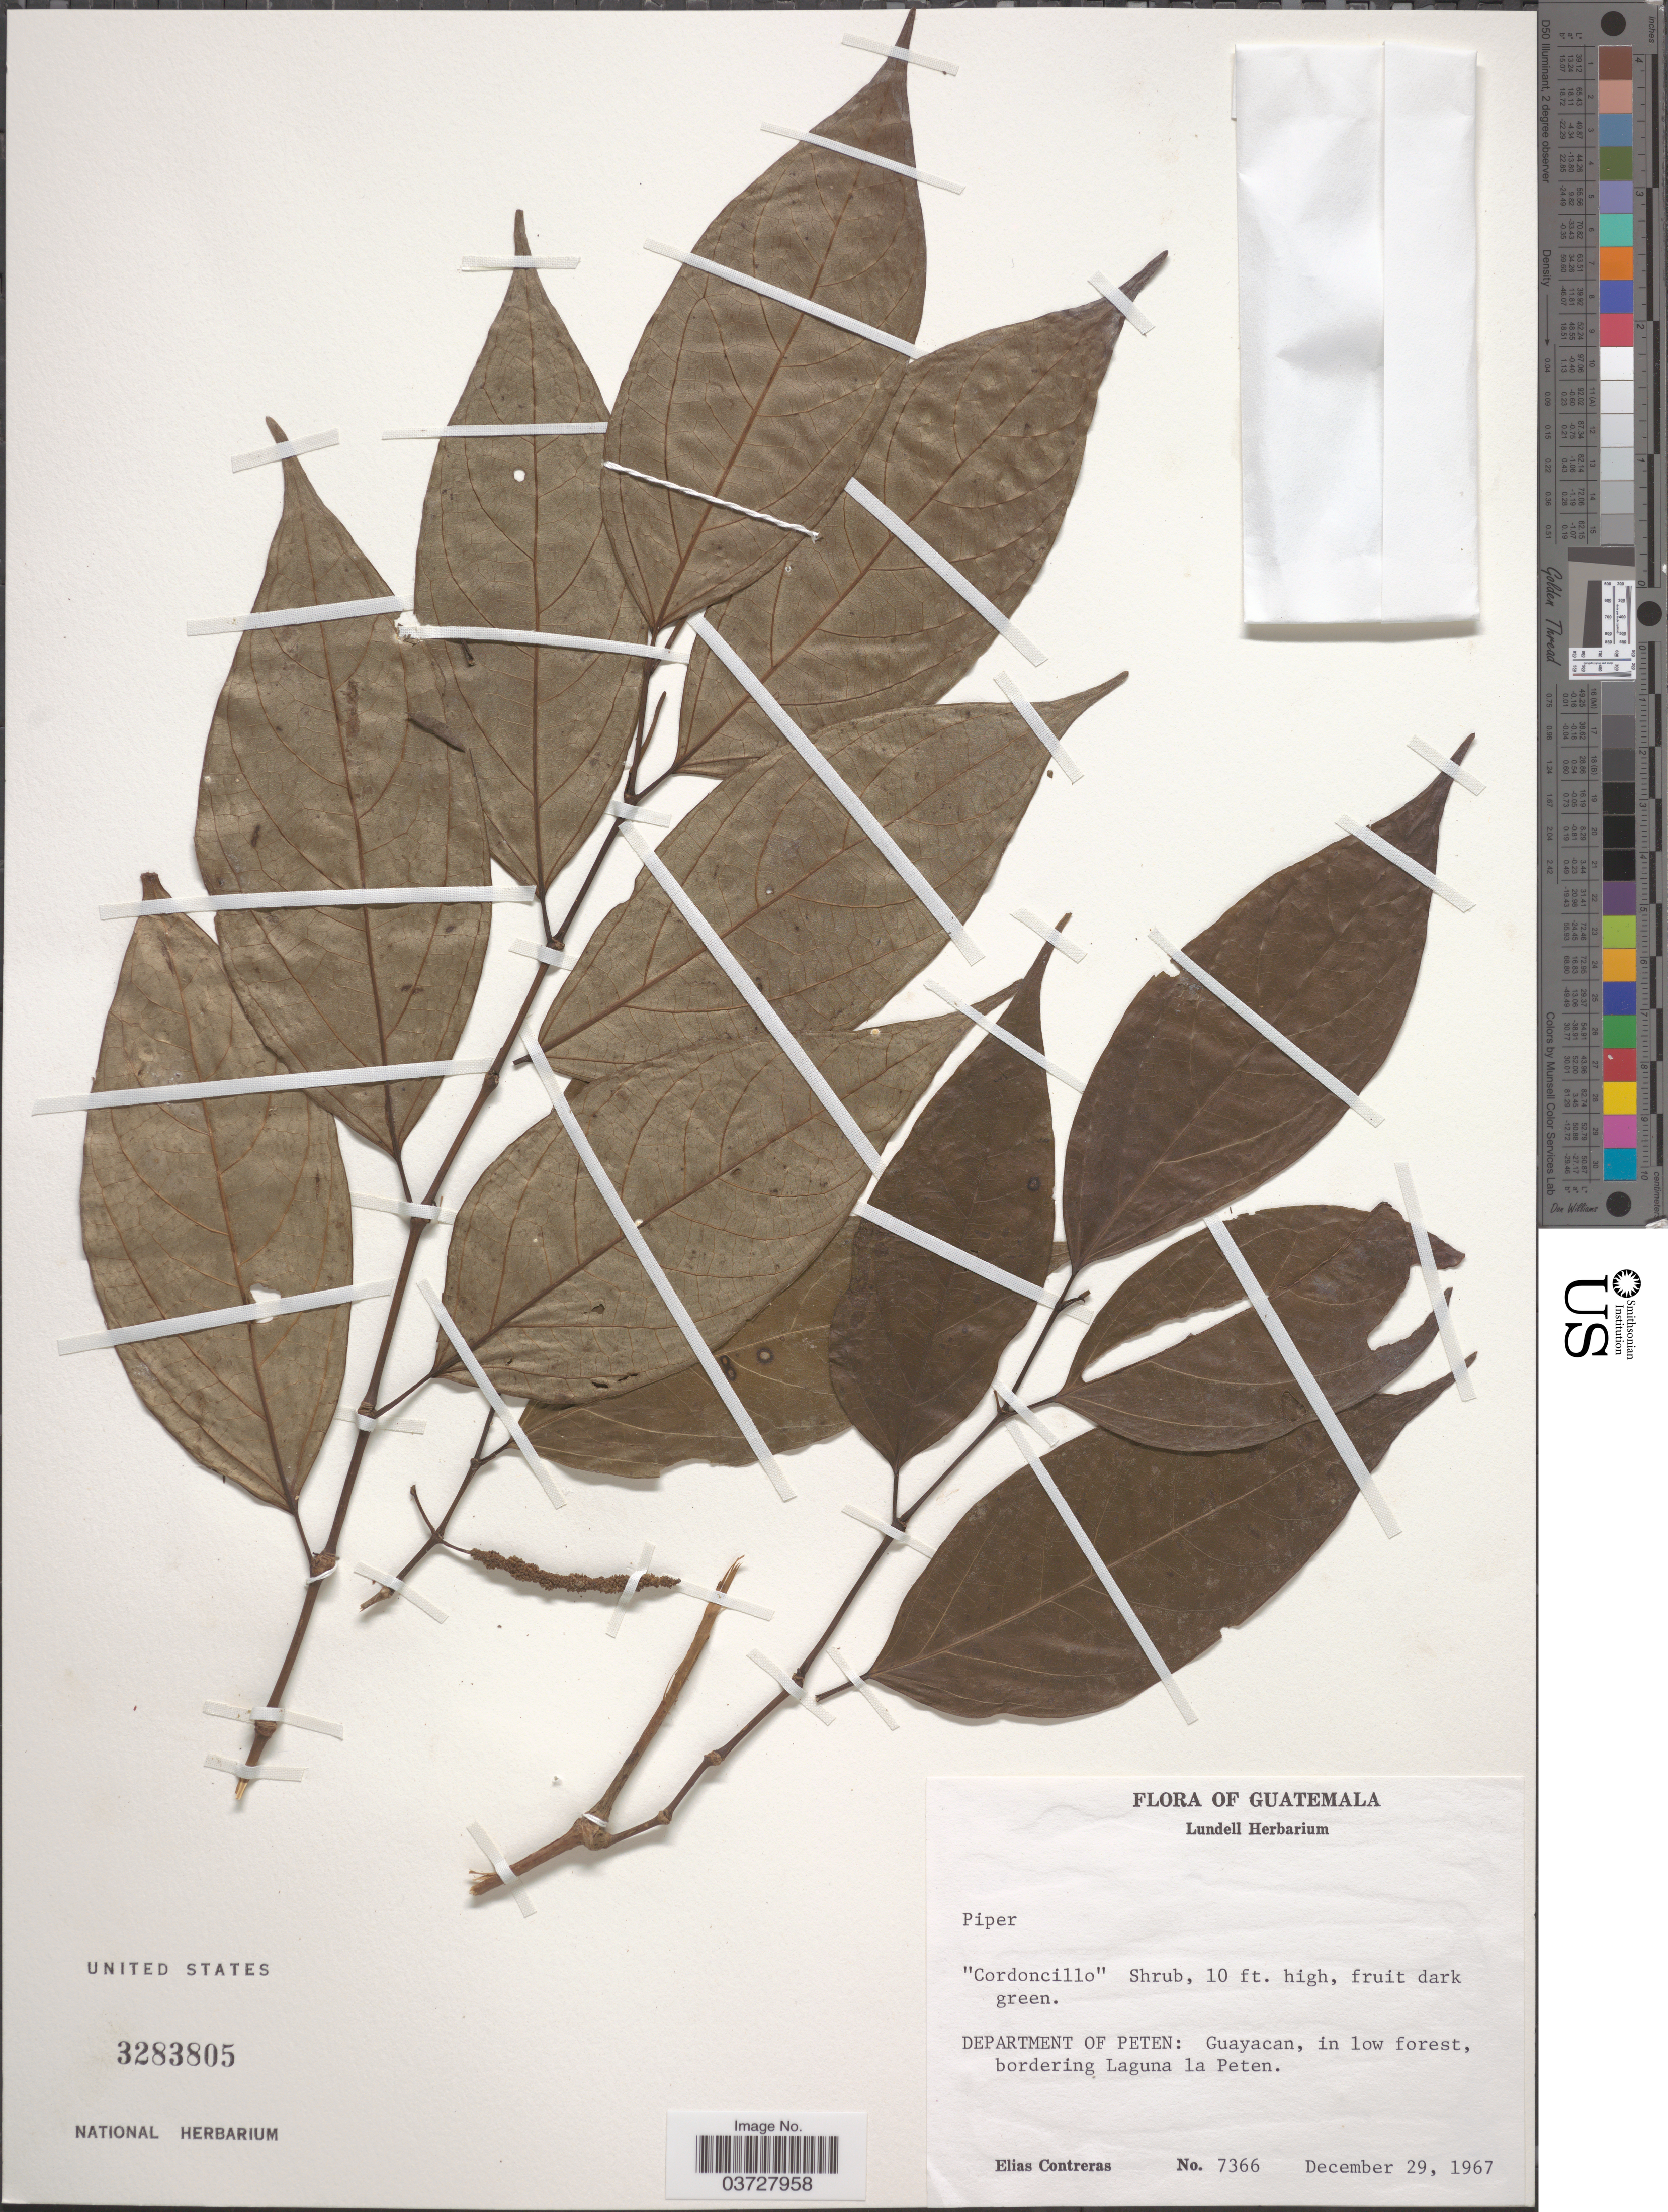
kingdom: Plantae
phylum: Tracheophyta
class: Magnoliopsida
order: Piperales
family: Piperaceae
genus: Piper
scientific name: Piper sp.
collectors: E. Contreras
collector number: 7366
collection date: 1967-12-29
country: Guatemala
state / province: El Peten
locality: Department of Peten: Guayacan, bordering Laguna la Peten.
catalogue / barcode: US 3283805